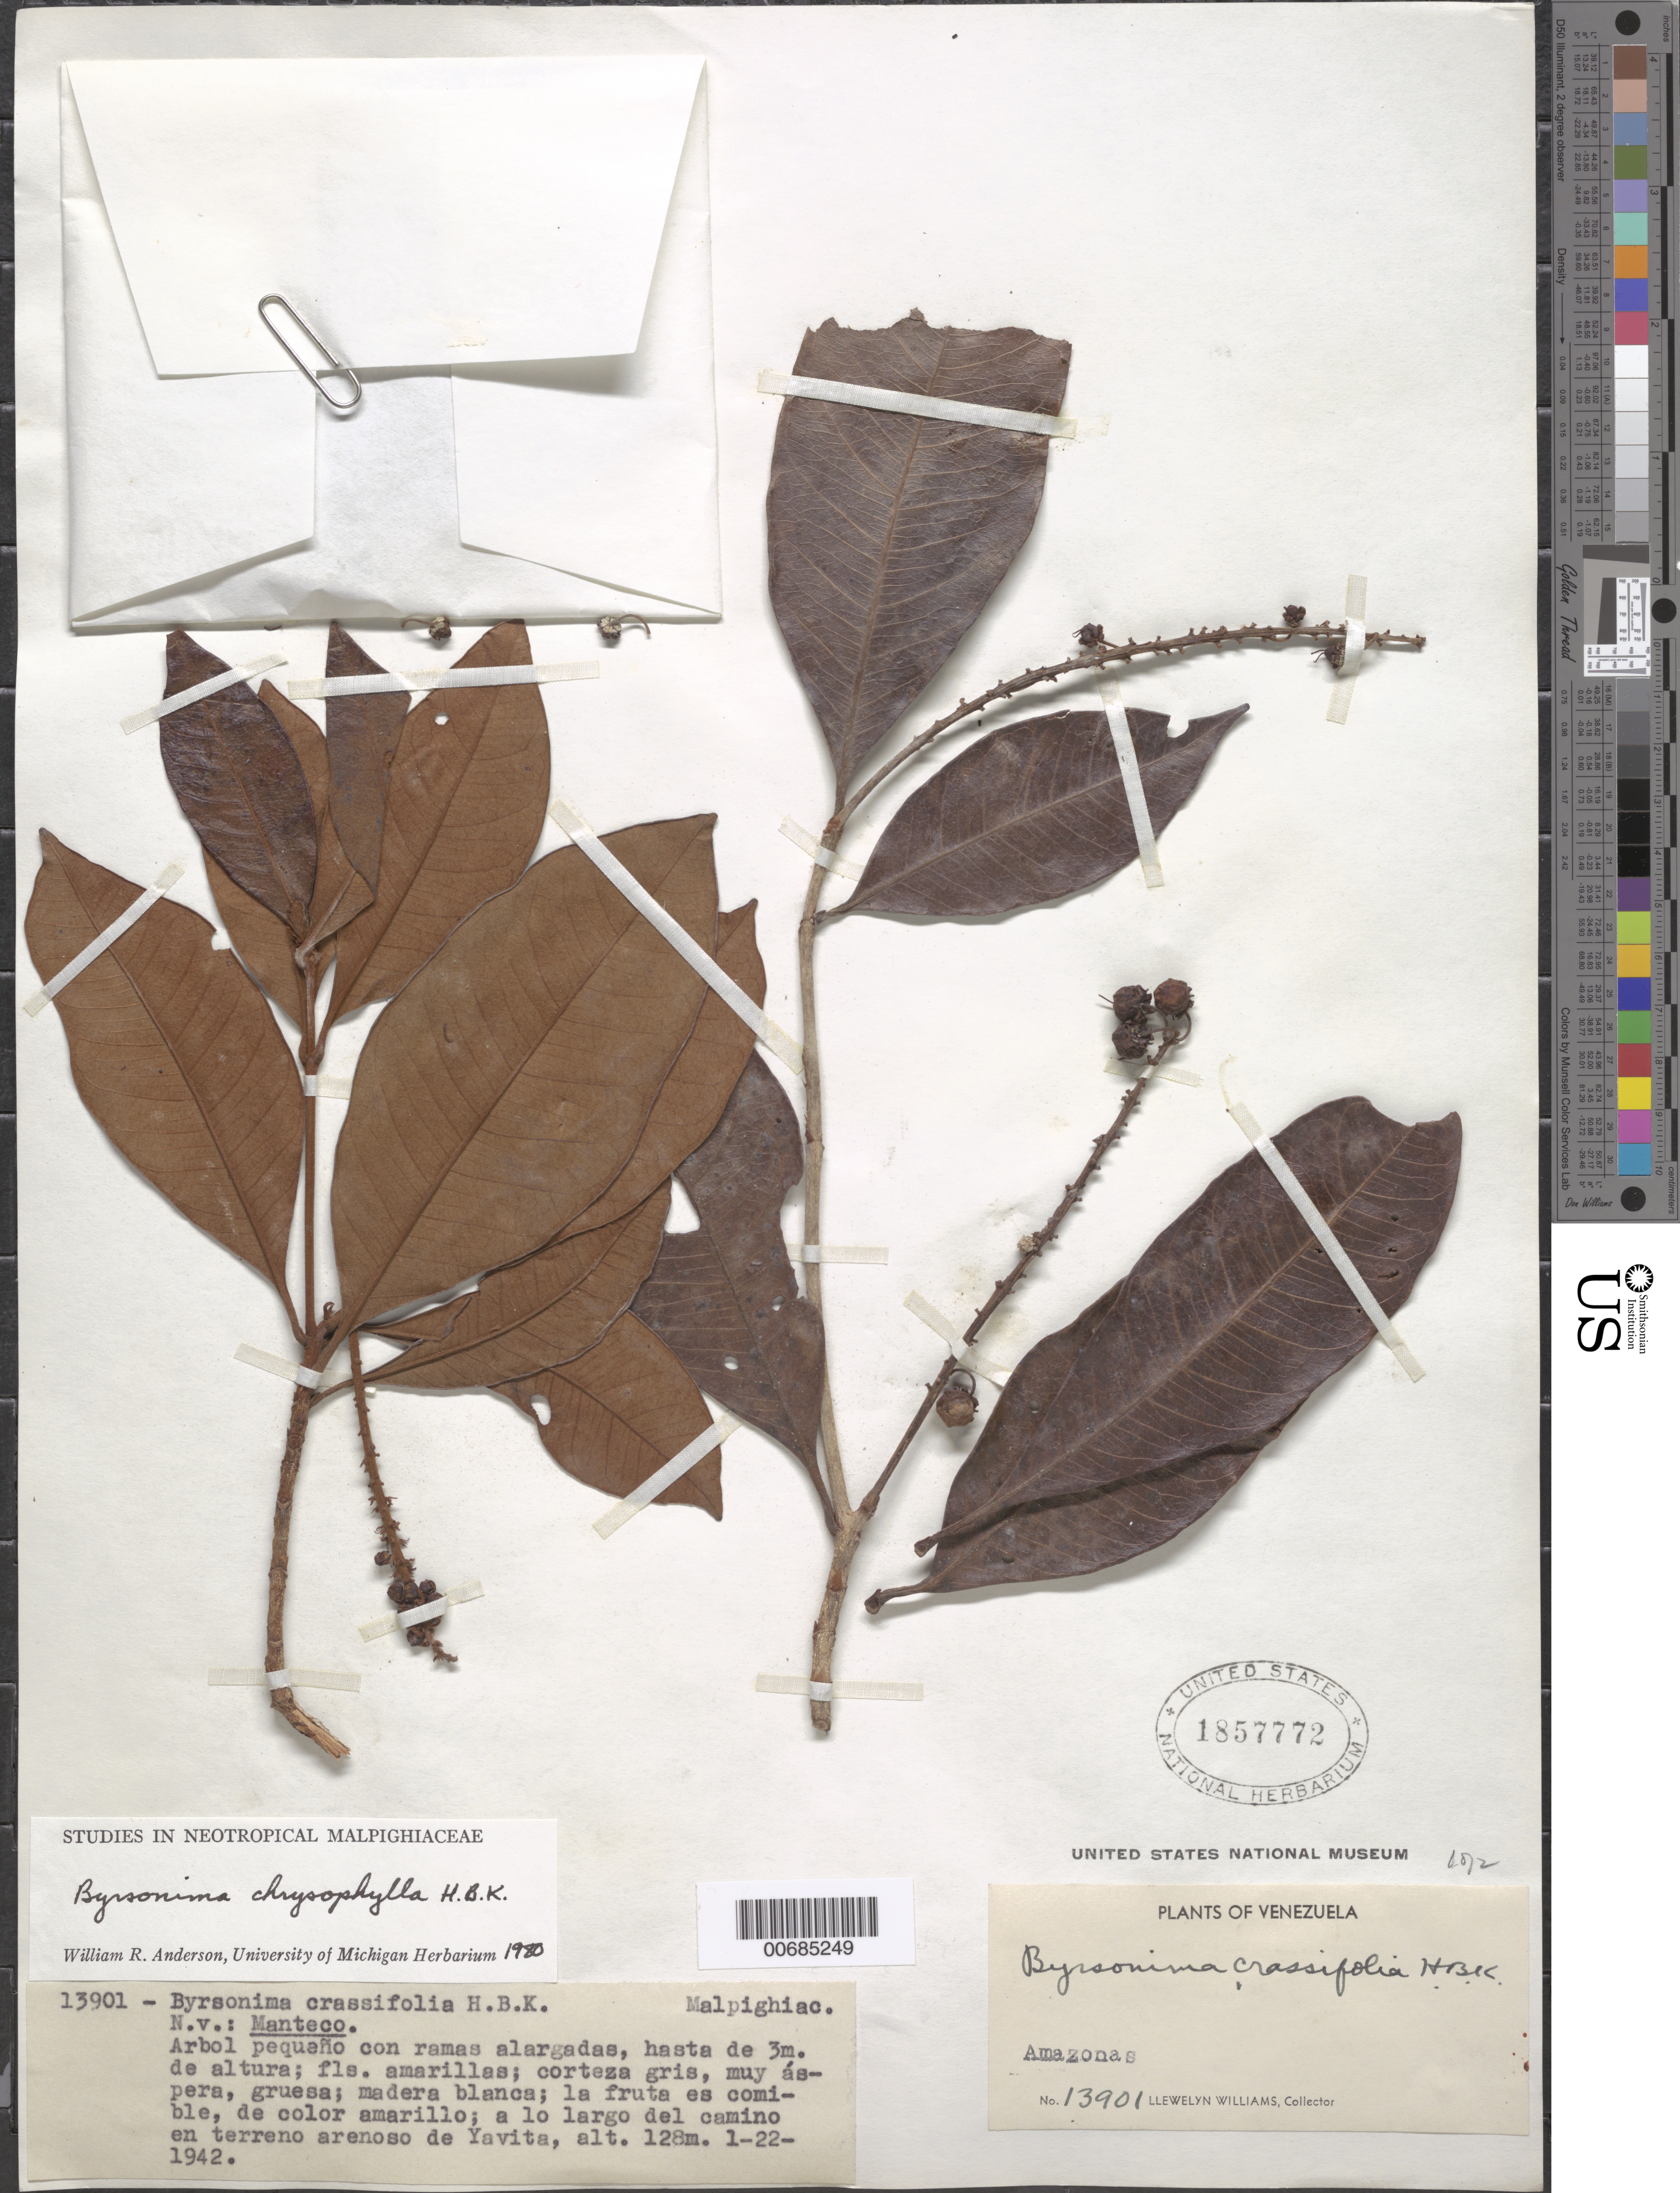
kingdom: Plantae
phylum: Tracheophyta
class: Magnoliopsida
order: Malpighiales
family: Malpighiaceae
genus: Byrsonima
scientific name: Byrsonima chrysophylla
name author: Kunth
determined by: Anderson, W. R., (MICH), University of Michigan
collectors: Ll. Williams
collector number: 13901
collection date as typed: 22-Jan-42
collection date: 1942-01-22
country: Venezuela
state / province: Amazonas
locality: Yavita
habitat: A lo largo del camino en terreno arenoso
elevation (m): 128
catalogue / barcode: US 1857772